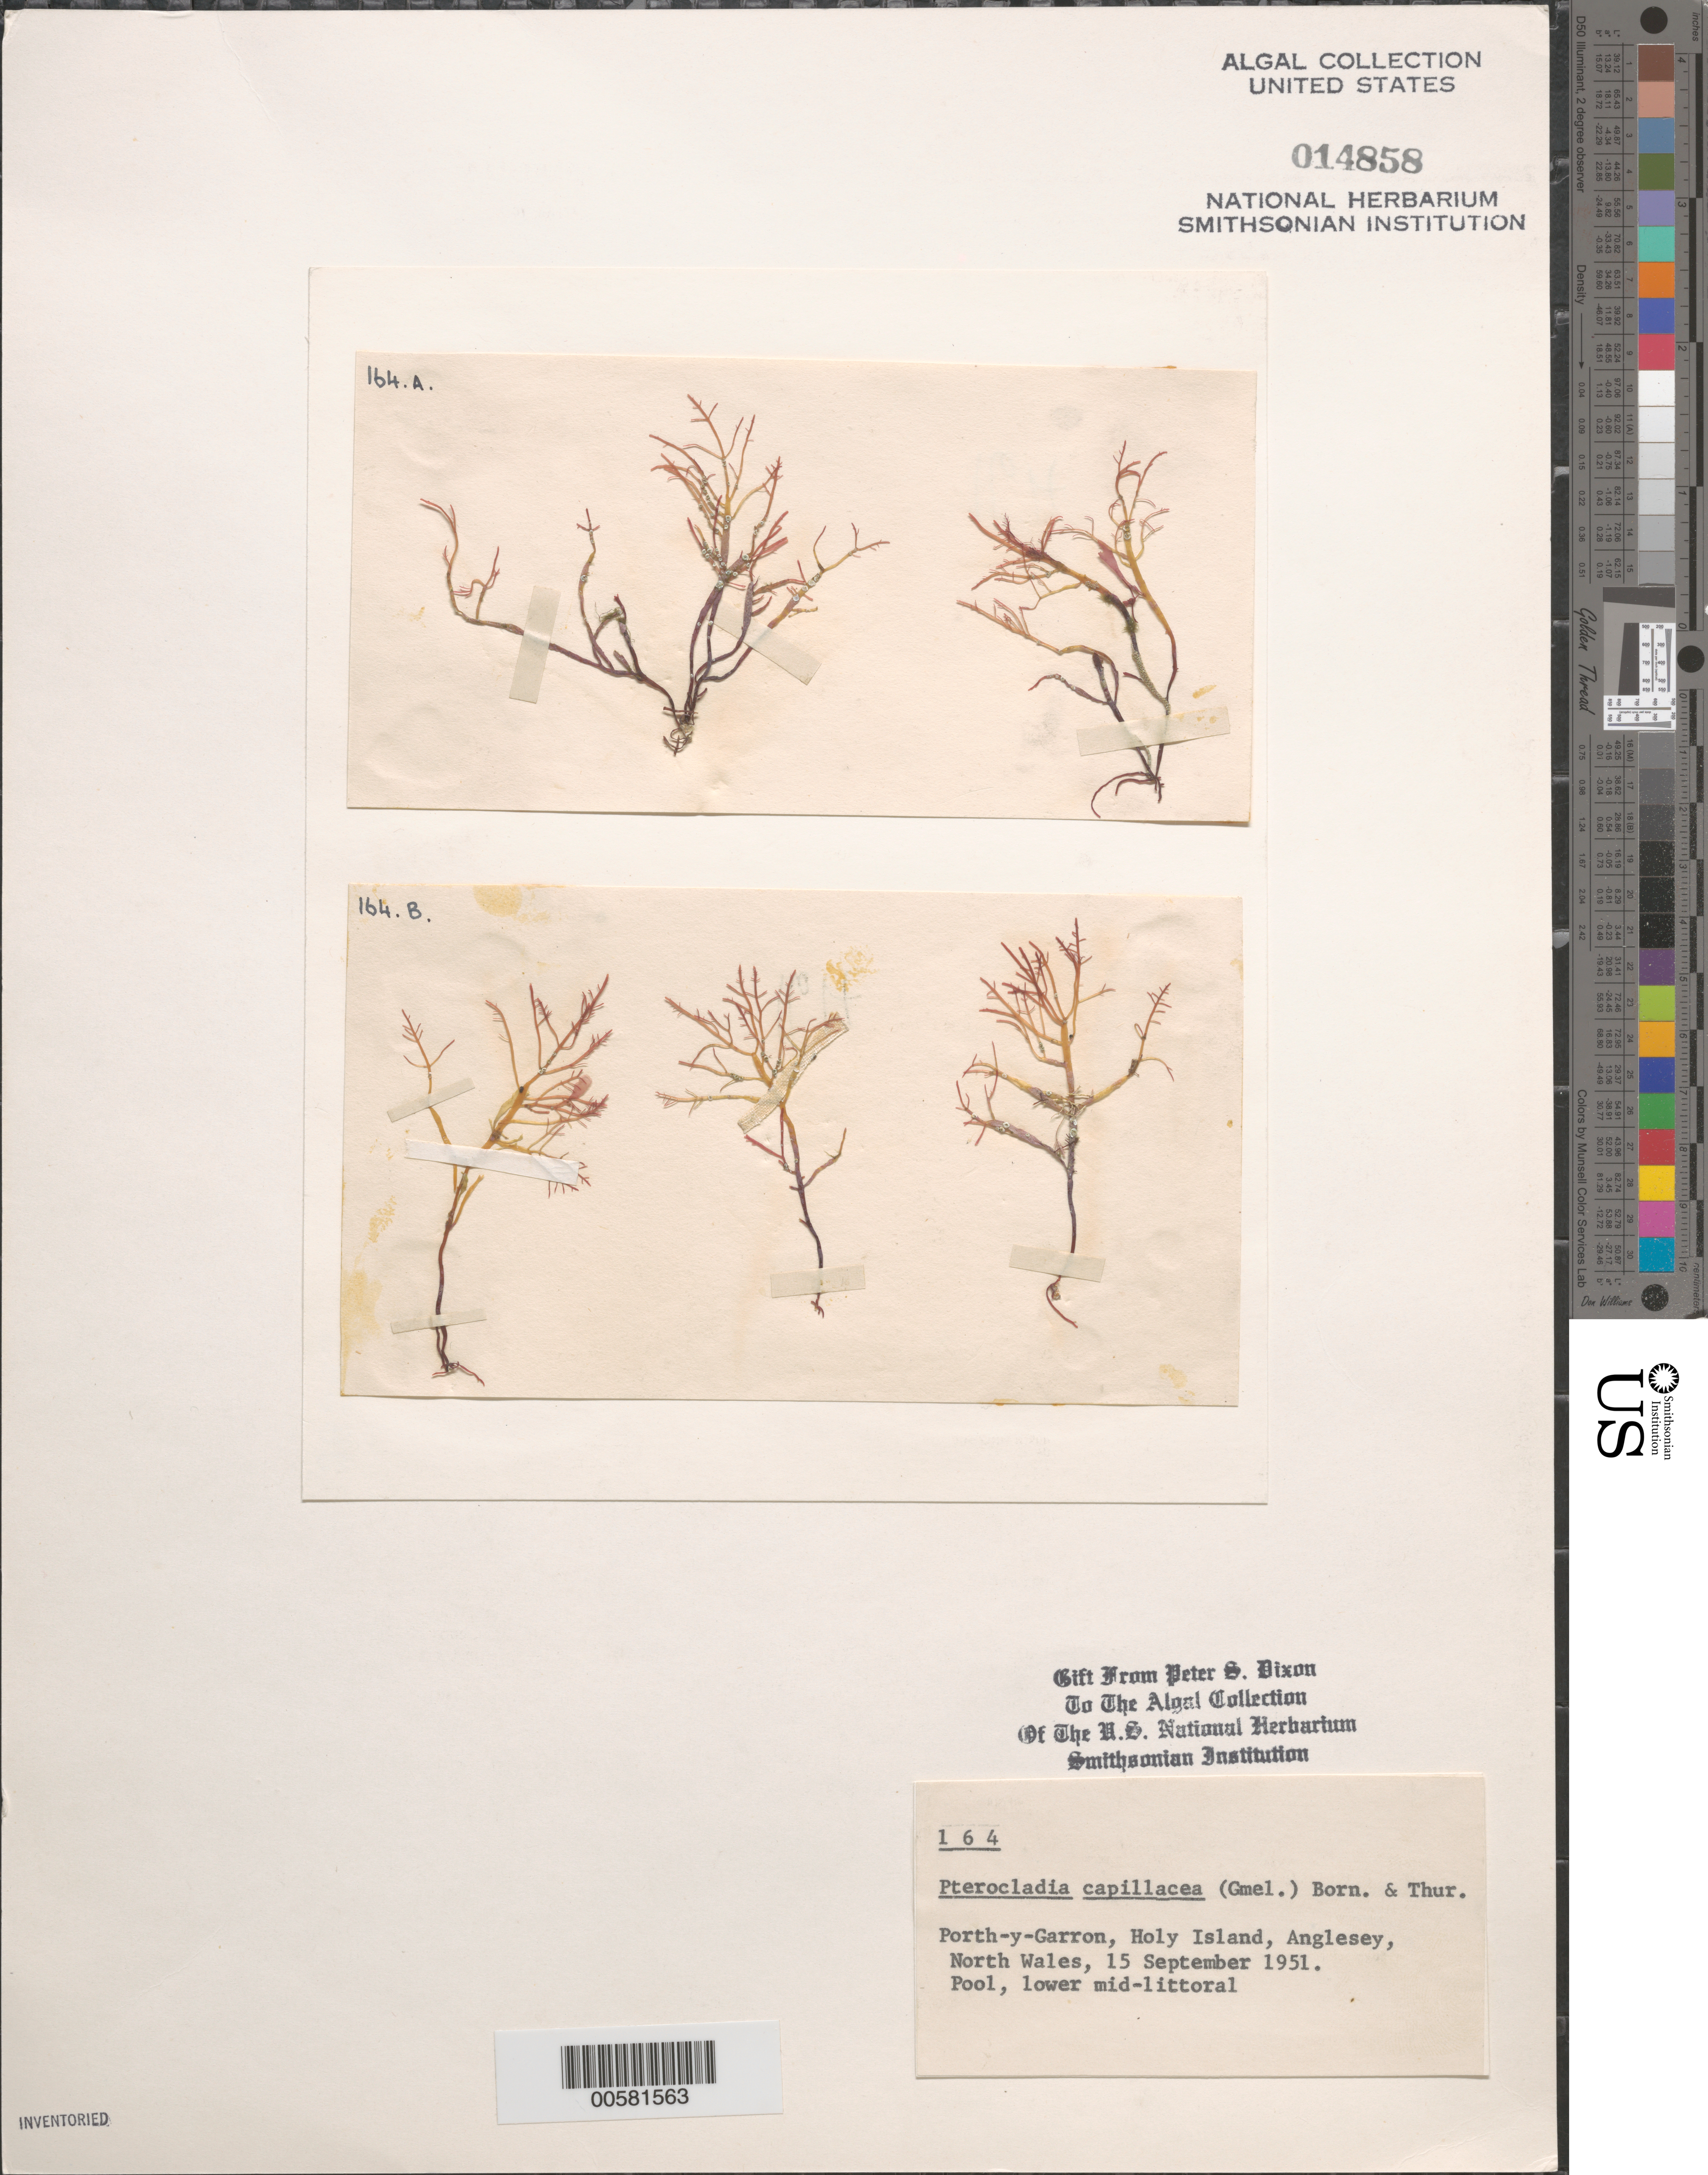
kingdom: Plantae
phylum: Rhodophyta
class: Florideophyceae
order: Gelidiales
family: Pterocladiaceae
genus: Pterocladiella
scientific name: Pterocladiella capillacea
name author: (S.G. Gmel.) Santelices & Hommers.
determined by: Algae name updating Project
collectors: P. S. Dixon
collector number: PSD 164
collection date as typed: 15 Sep 1951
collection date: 1951-09-15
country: United Kingdom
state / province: Wales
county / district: Gwynedd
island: Anglesey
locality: Porth-y-Garron, Holy Island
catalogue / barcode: US 14858